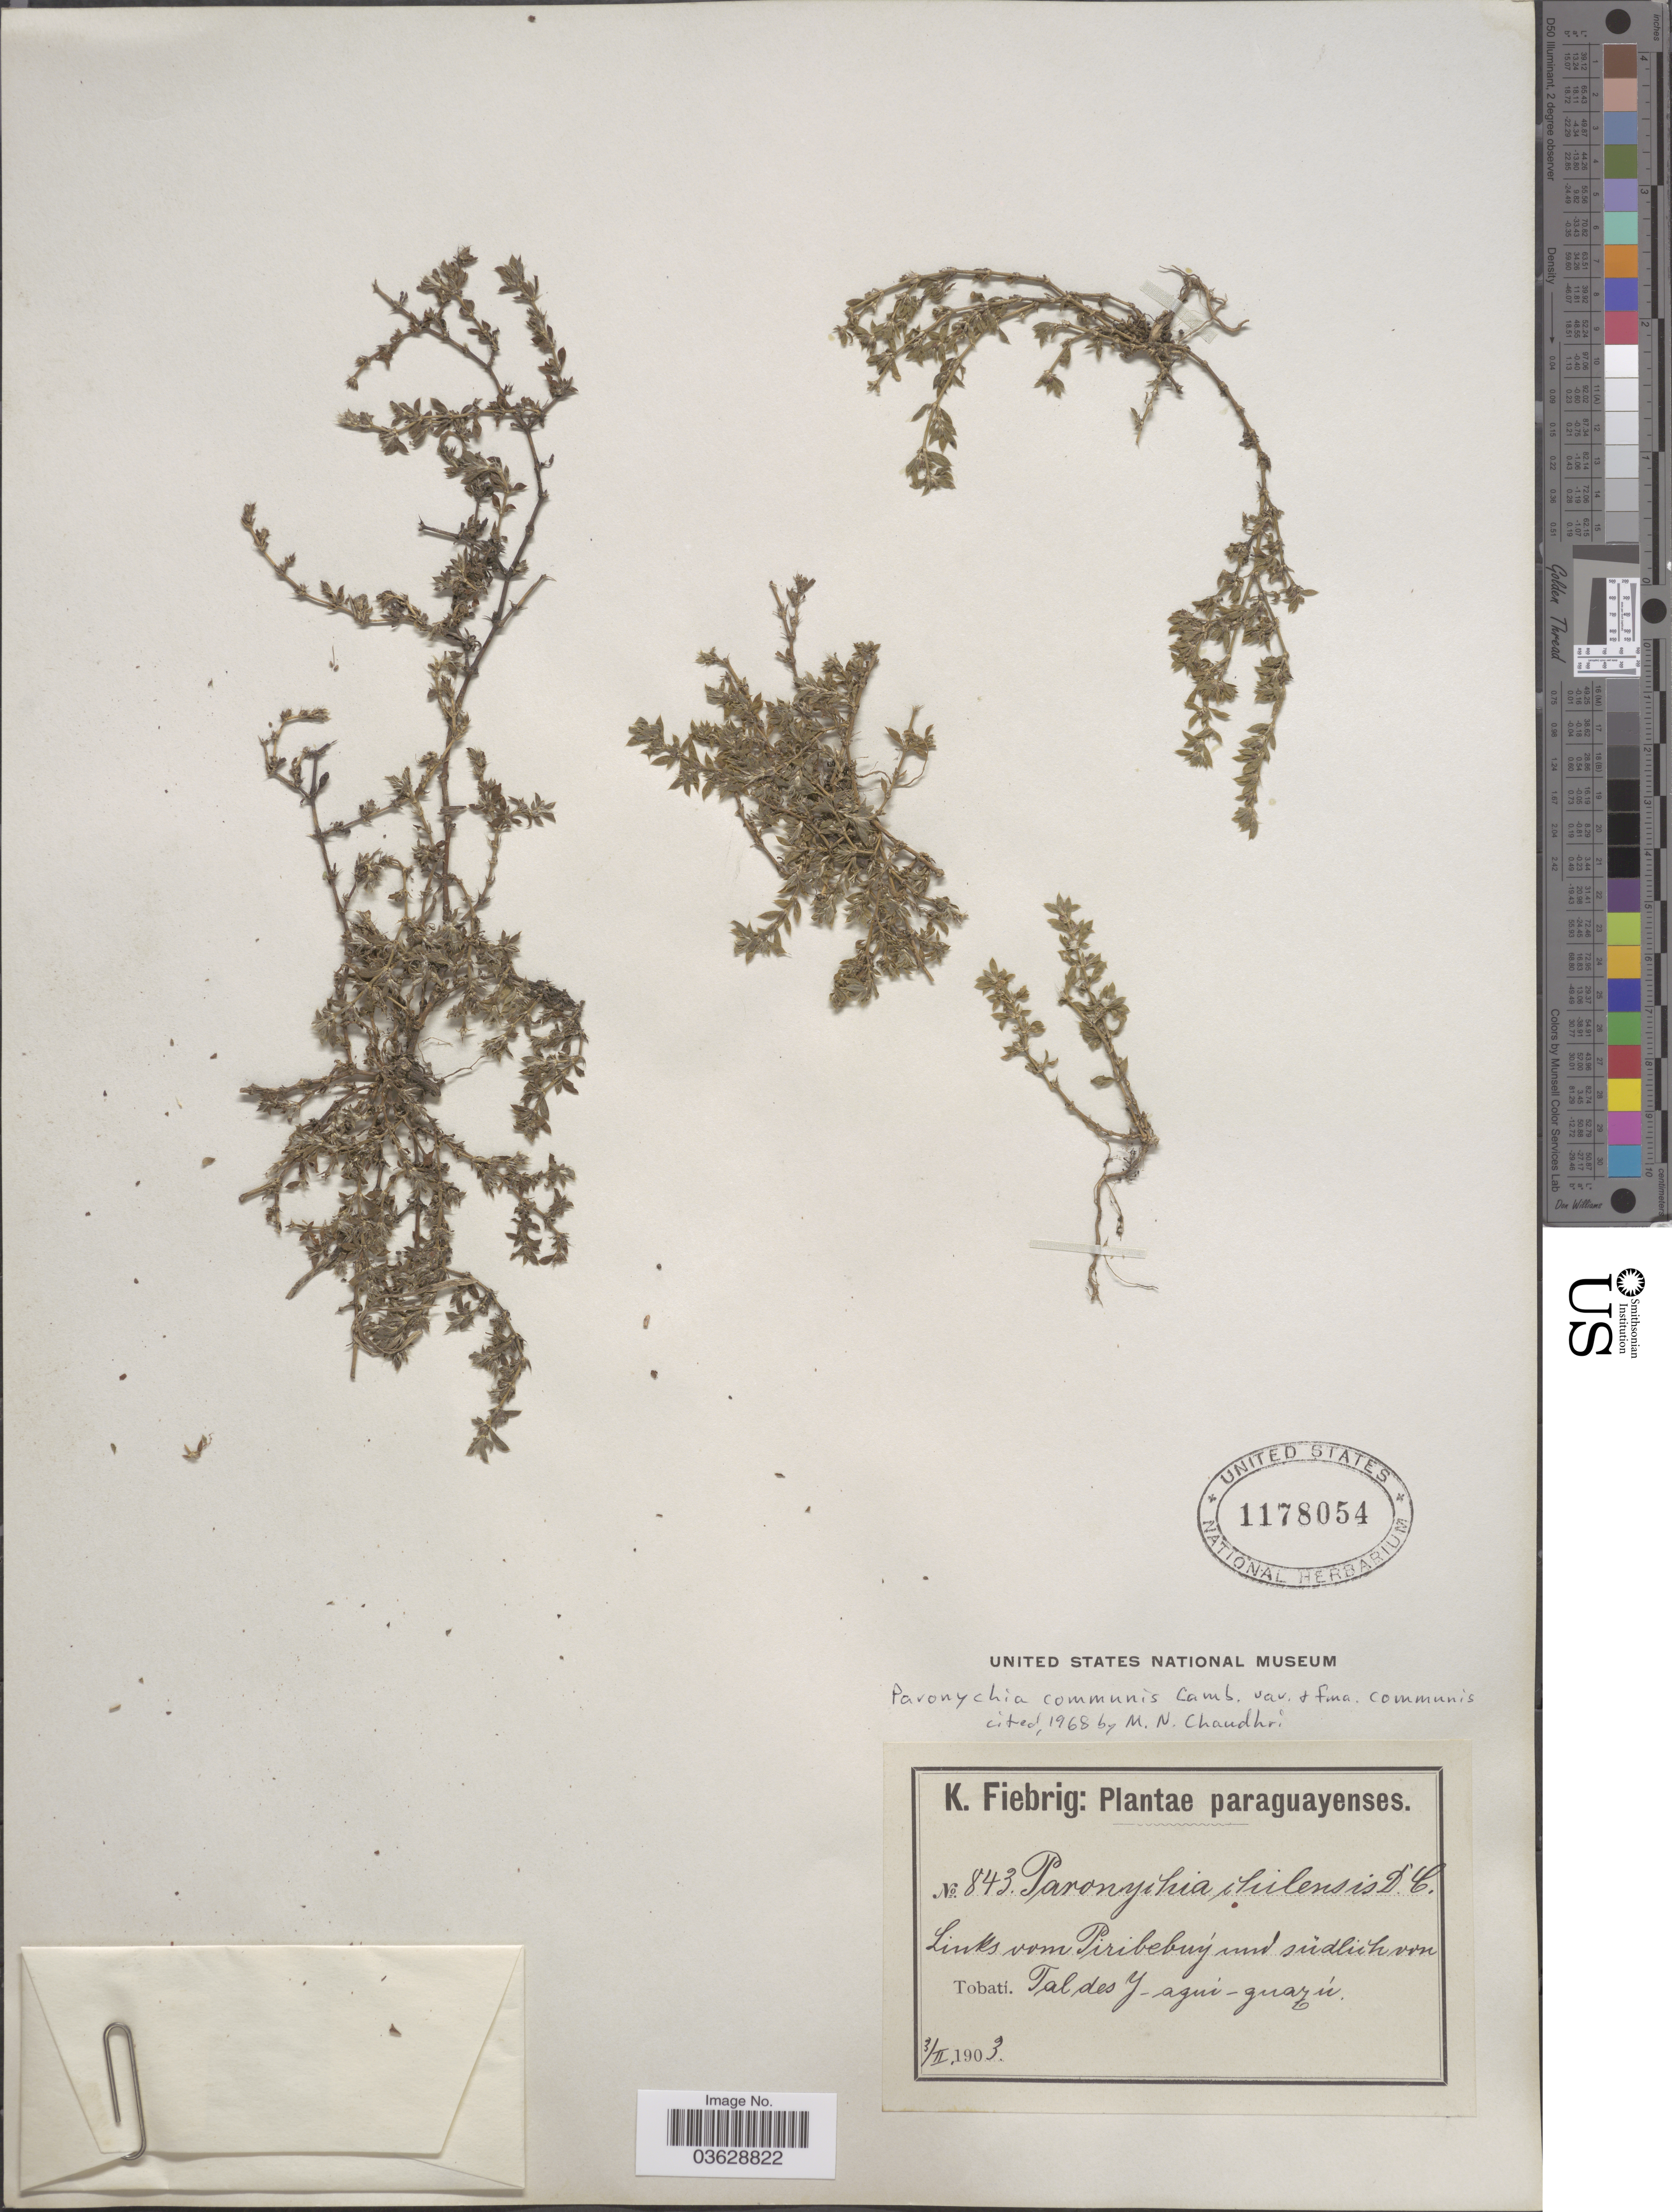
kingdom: Plantae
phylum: Tracheophyta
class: Magnoliopsida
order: Caryophyllales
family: Caryophyllaceae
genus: Paronychia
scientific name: Paronychia communis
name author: Cambess.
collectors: K. Fiebrig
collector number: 843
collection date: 1903-02-03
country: Paraguay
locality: Links vom Piribebuý und südlich von Tobatí. Tal des Y-agui-guazú.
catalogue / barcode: US 1178054